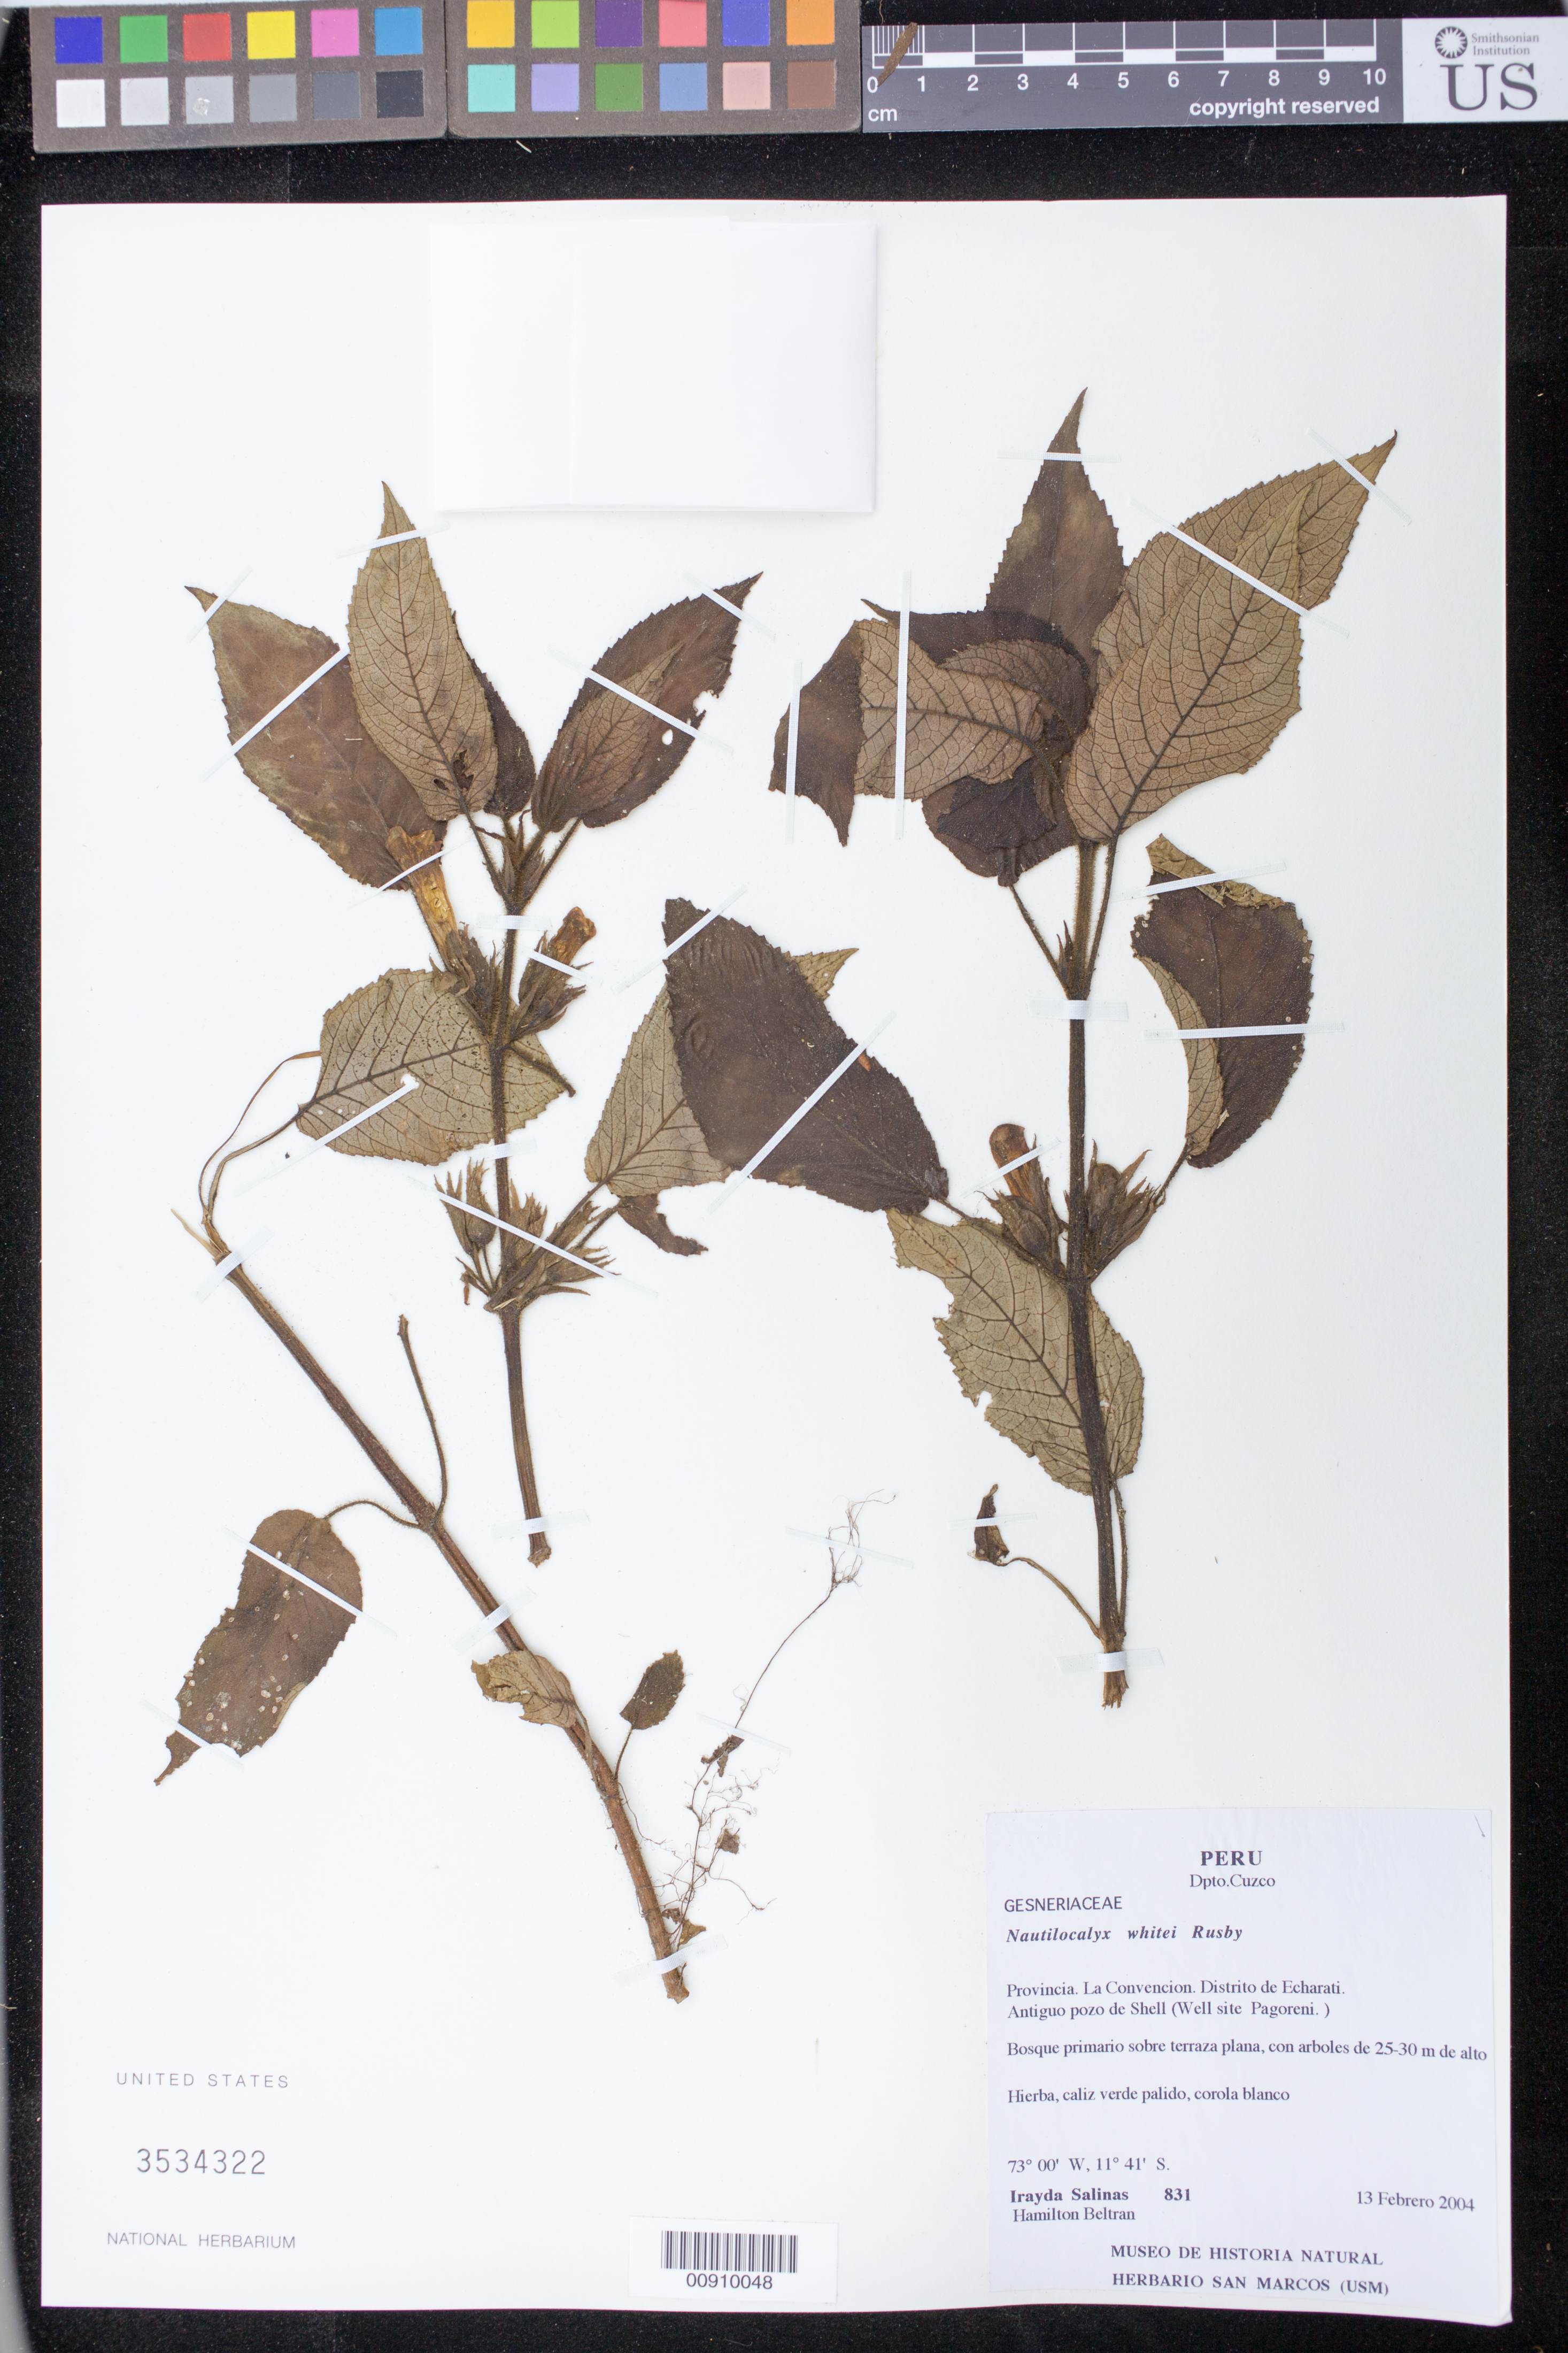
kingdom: Plantae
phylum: Tracheophyta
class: Magnoliopsida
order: Lamiales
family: Gesneriaceae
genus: Nautilocalyx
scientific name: Nautilocalyx whitei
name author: Rusby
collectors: I. Salinas & H. Beltran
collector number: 831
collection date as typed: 13 Feb 2004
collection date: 2004-02-13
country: Peru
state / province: Cusco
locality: Prov. La Convencion, Distrito de Echarati. Antiguo pozo de Shell (Well site Pagoreni)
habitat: Bosque primario sobre terraza plana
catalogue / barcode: US 3534322